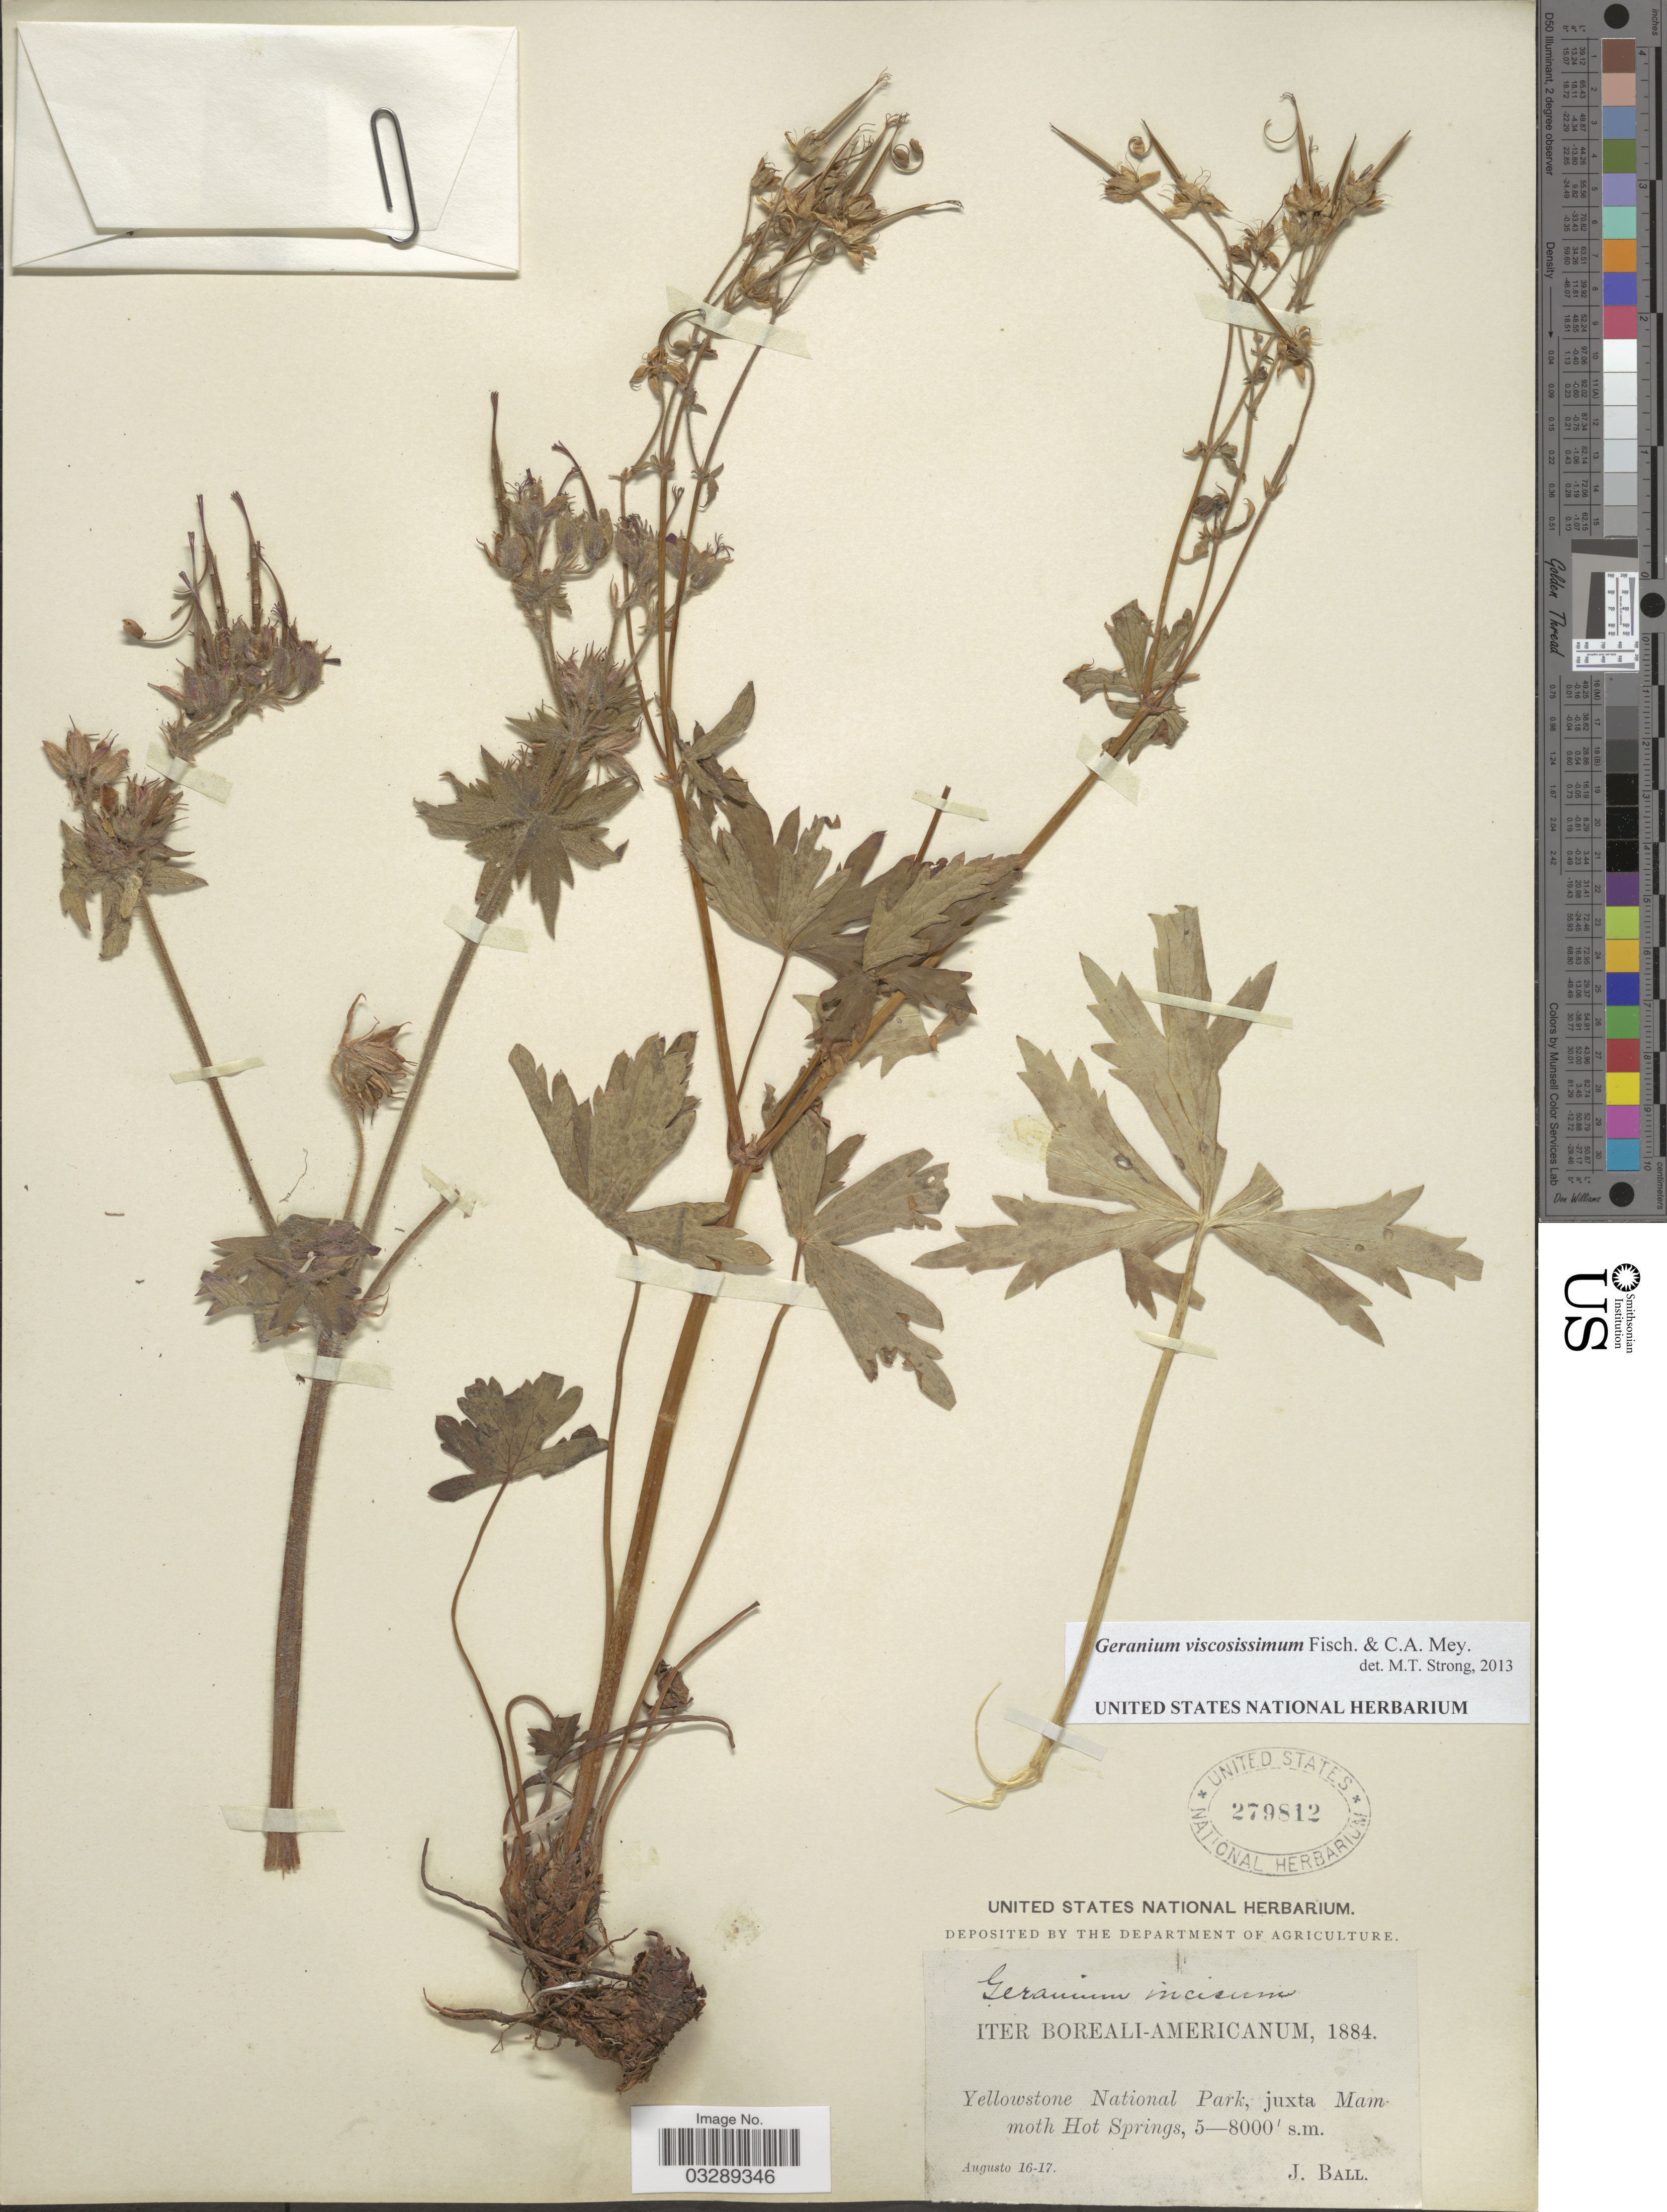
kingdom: Plantae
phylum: Tracheophyta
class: Magnoliopsida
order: Geraniales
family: Geraniaceae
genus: Geranium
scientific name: Geranium viscosissimum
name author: Fisch. & C.A. Mey.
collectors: J. Ball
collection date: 1884-08-16/1884-08-17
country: United States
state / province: Wyoming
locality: Iter Boreali-Americanum, Yellowstone National Park, juxta Mammoth Hot Springs.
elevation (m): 5000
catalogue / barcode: US 279812